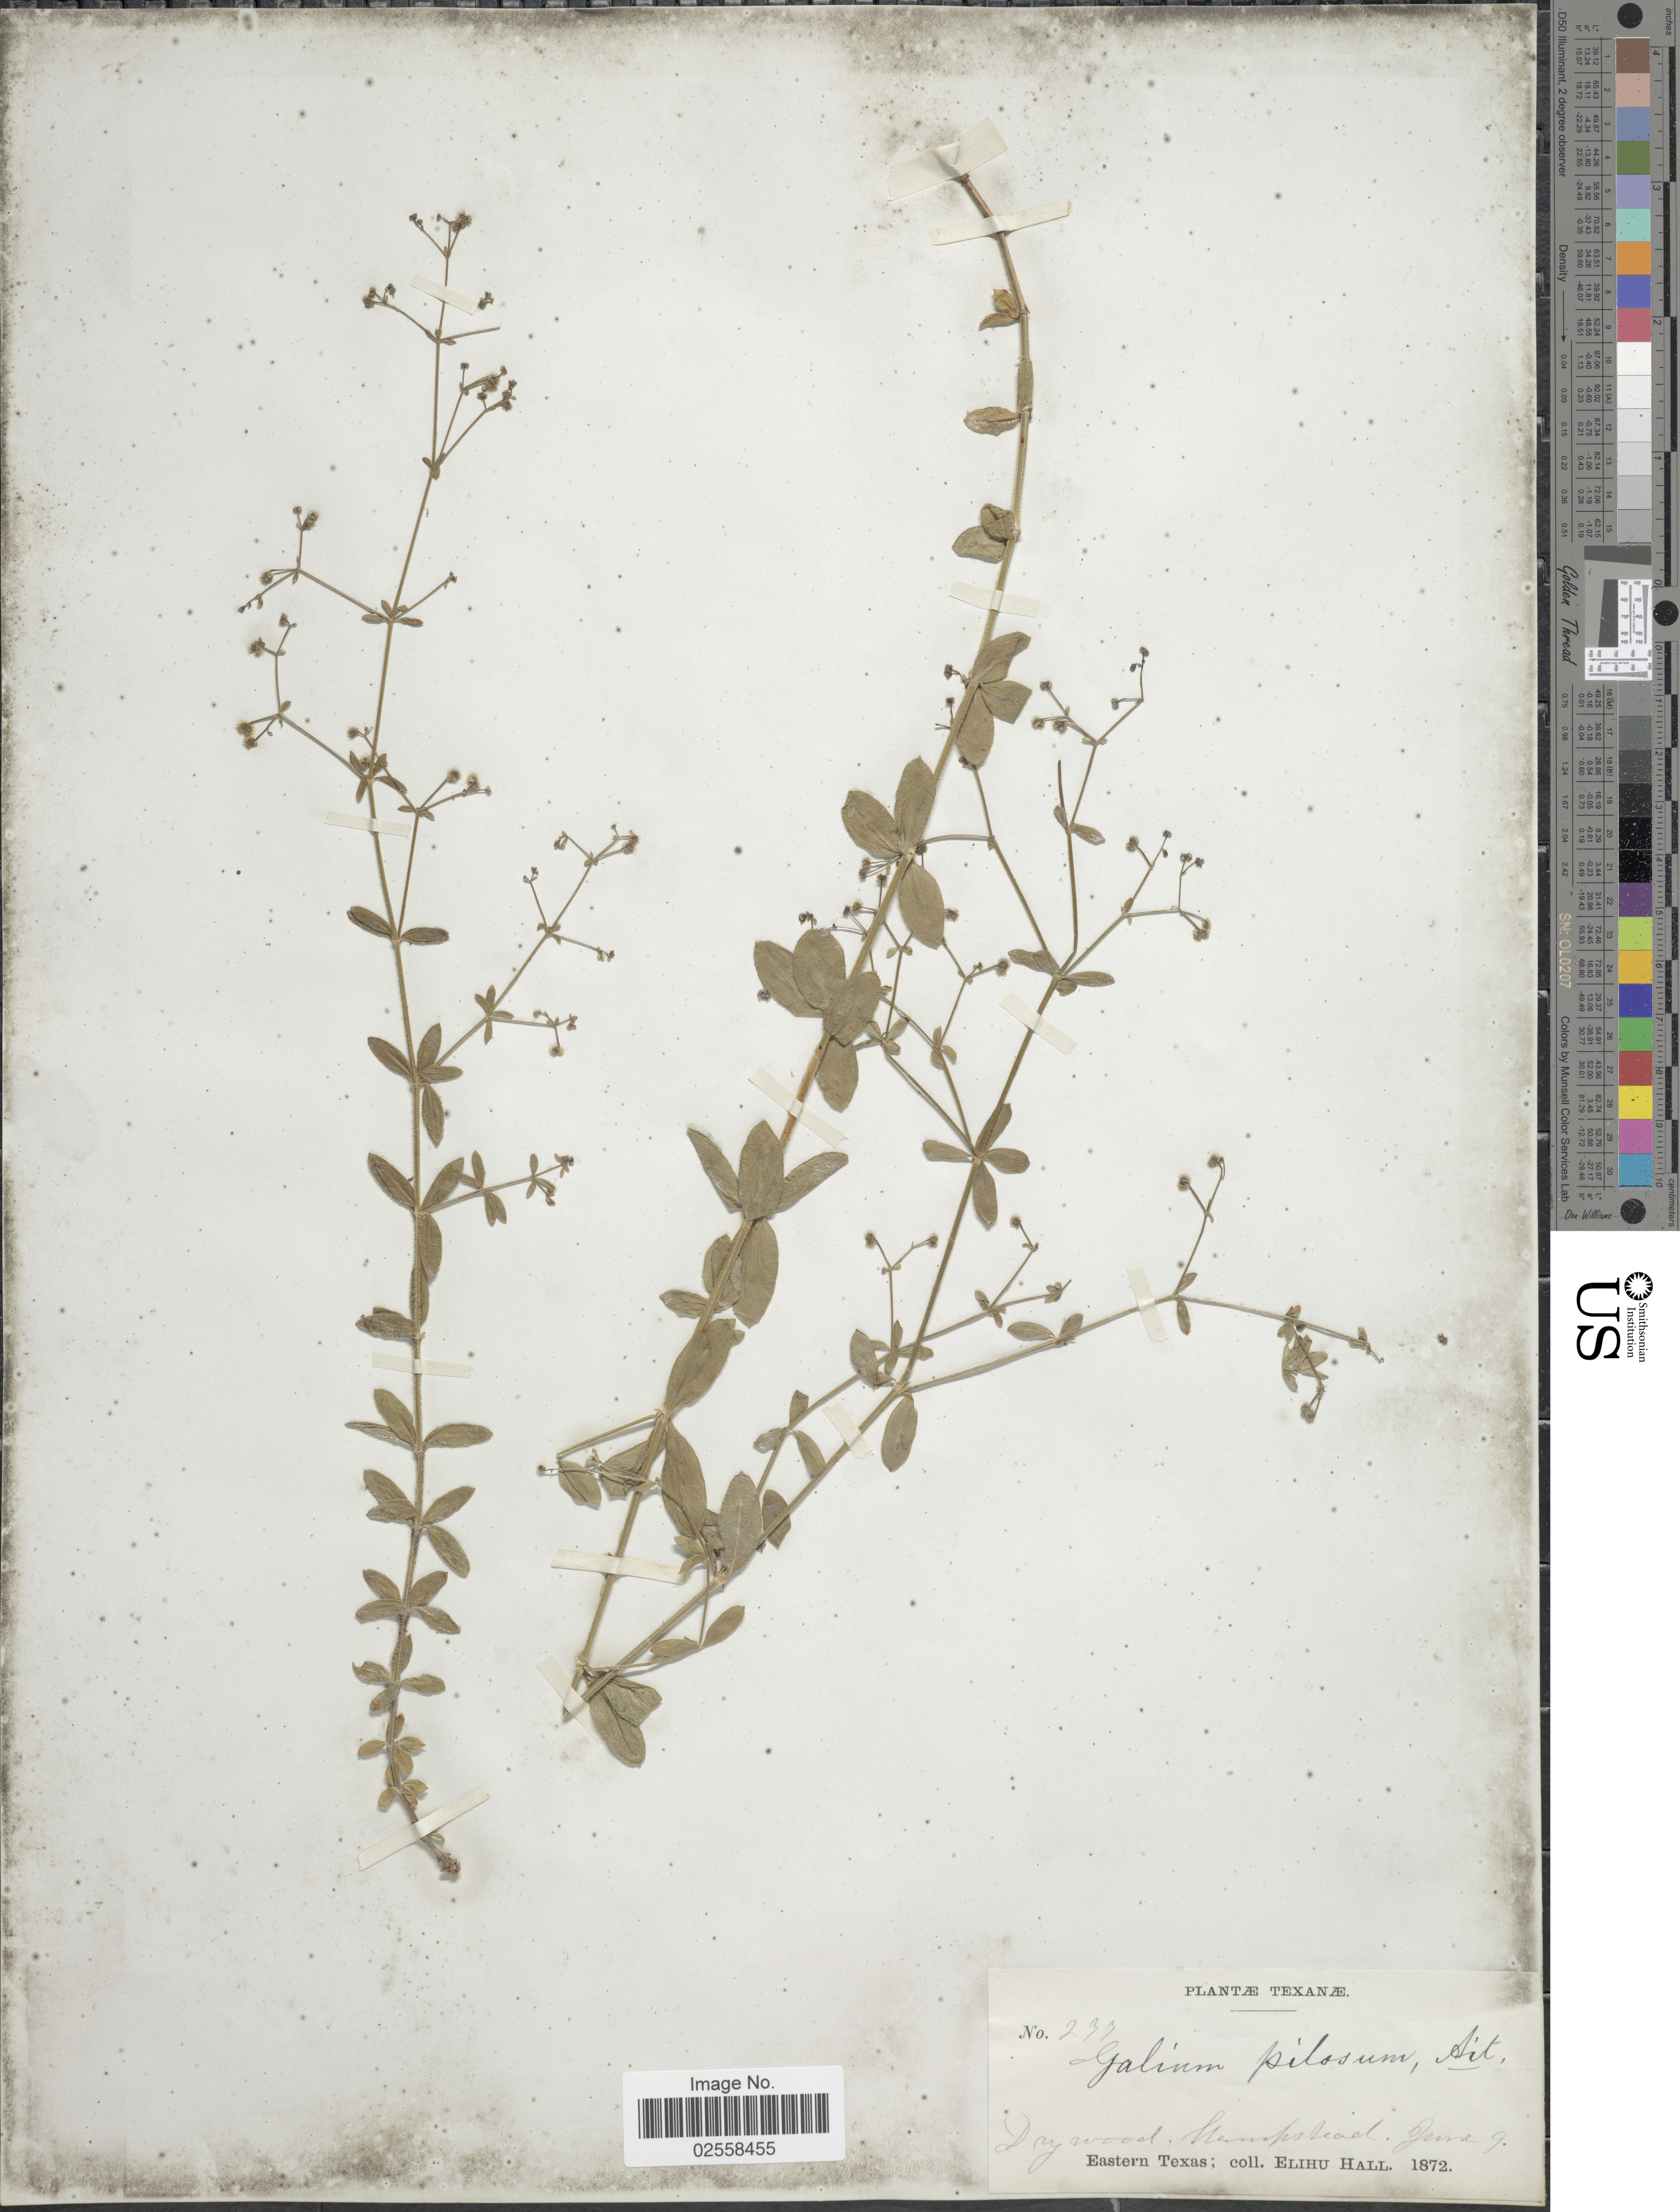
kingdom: Plantae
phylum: Tracheophyta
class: Magnoliopsida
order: Gentianales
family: Rubiaceae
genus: Galium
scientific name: Galium pilosum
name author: Aiton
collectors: E. Hall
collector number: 277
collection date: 1872-06-09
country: United States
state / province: Texas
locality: Hempstead, Eastern Texas